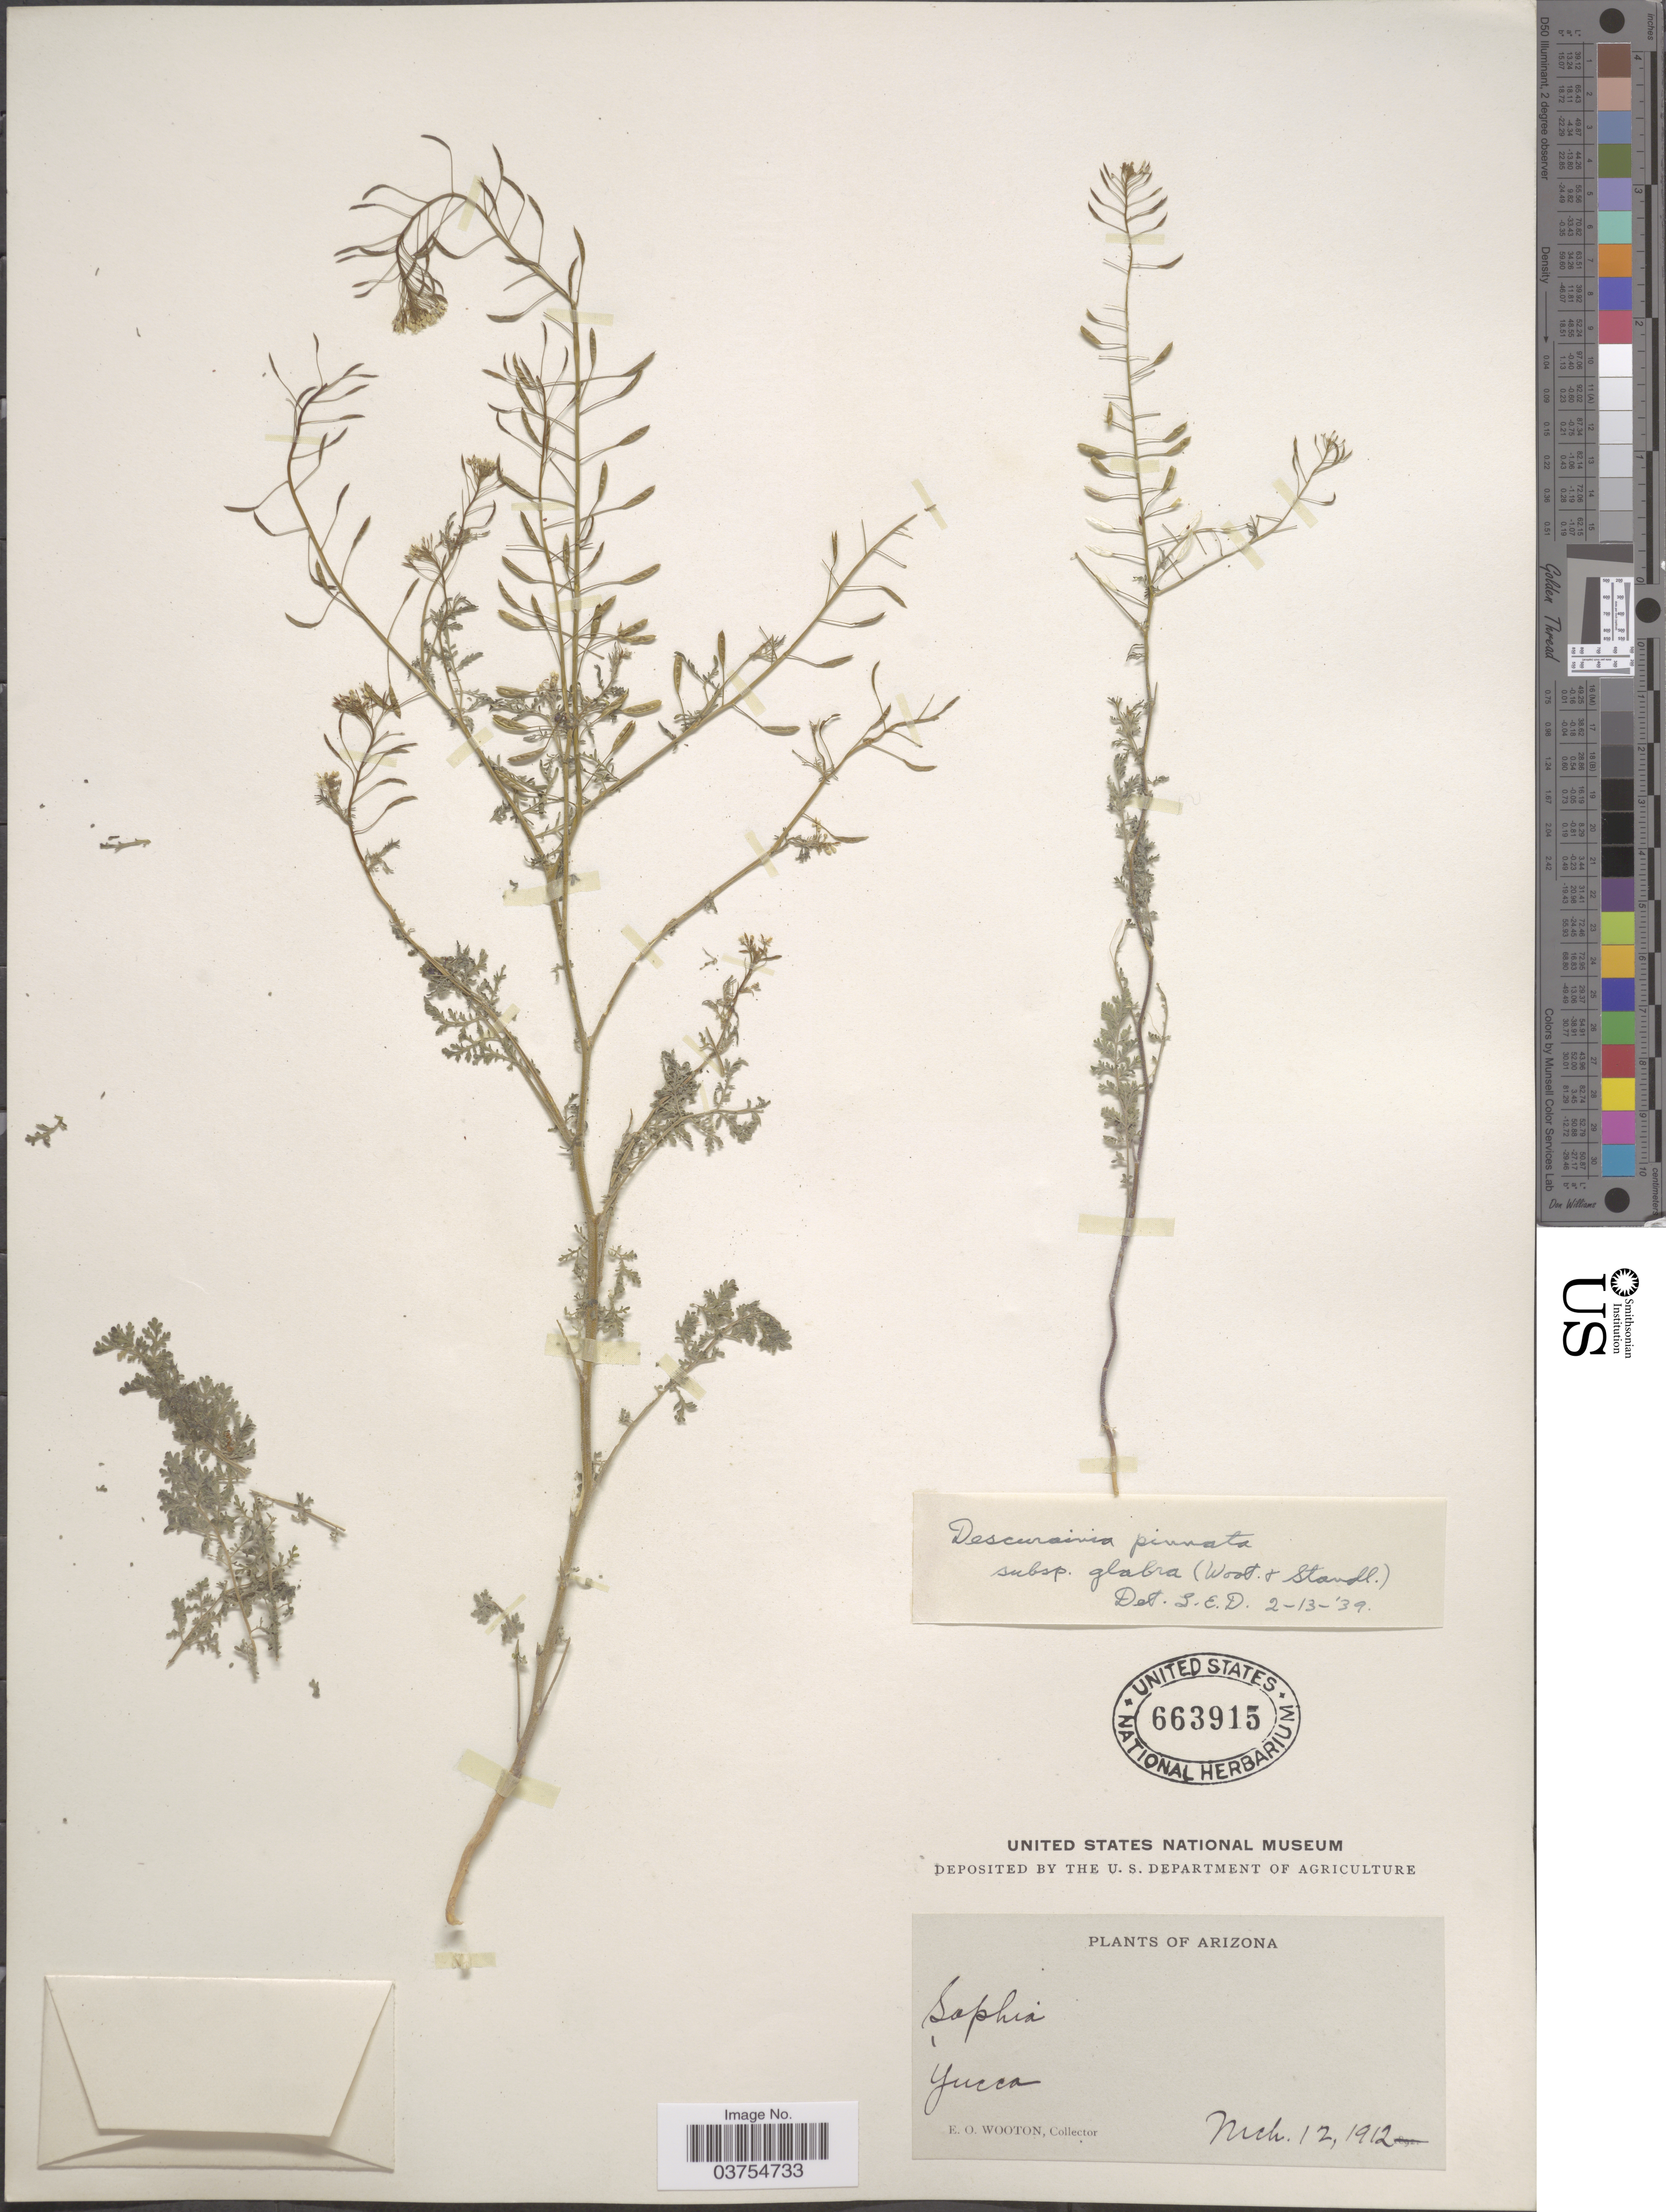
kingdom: Plantae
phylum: Tracheophyta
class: Magnoliopsida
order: Brassicales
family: Brassicaceae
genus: Descurainia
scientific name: Descurainia pinnata subsp. glabra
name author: (Wooton & Standl.) Detling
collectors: E. O. Wooton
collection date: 1912-03-12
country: United States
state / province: Arizona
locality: Yucca.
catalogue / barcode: US 663915